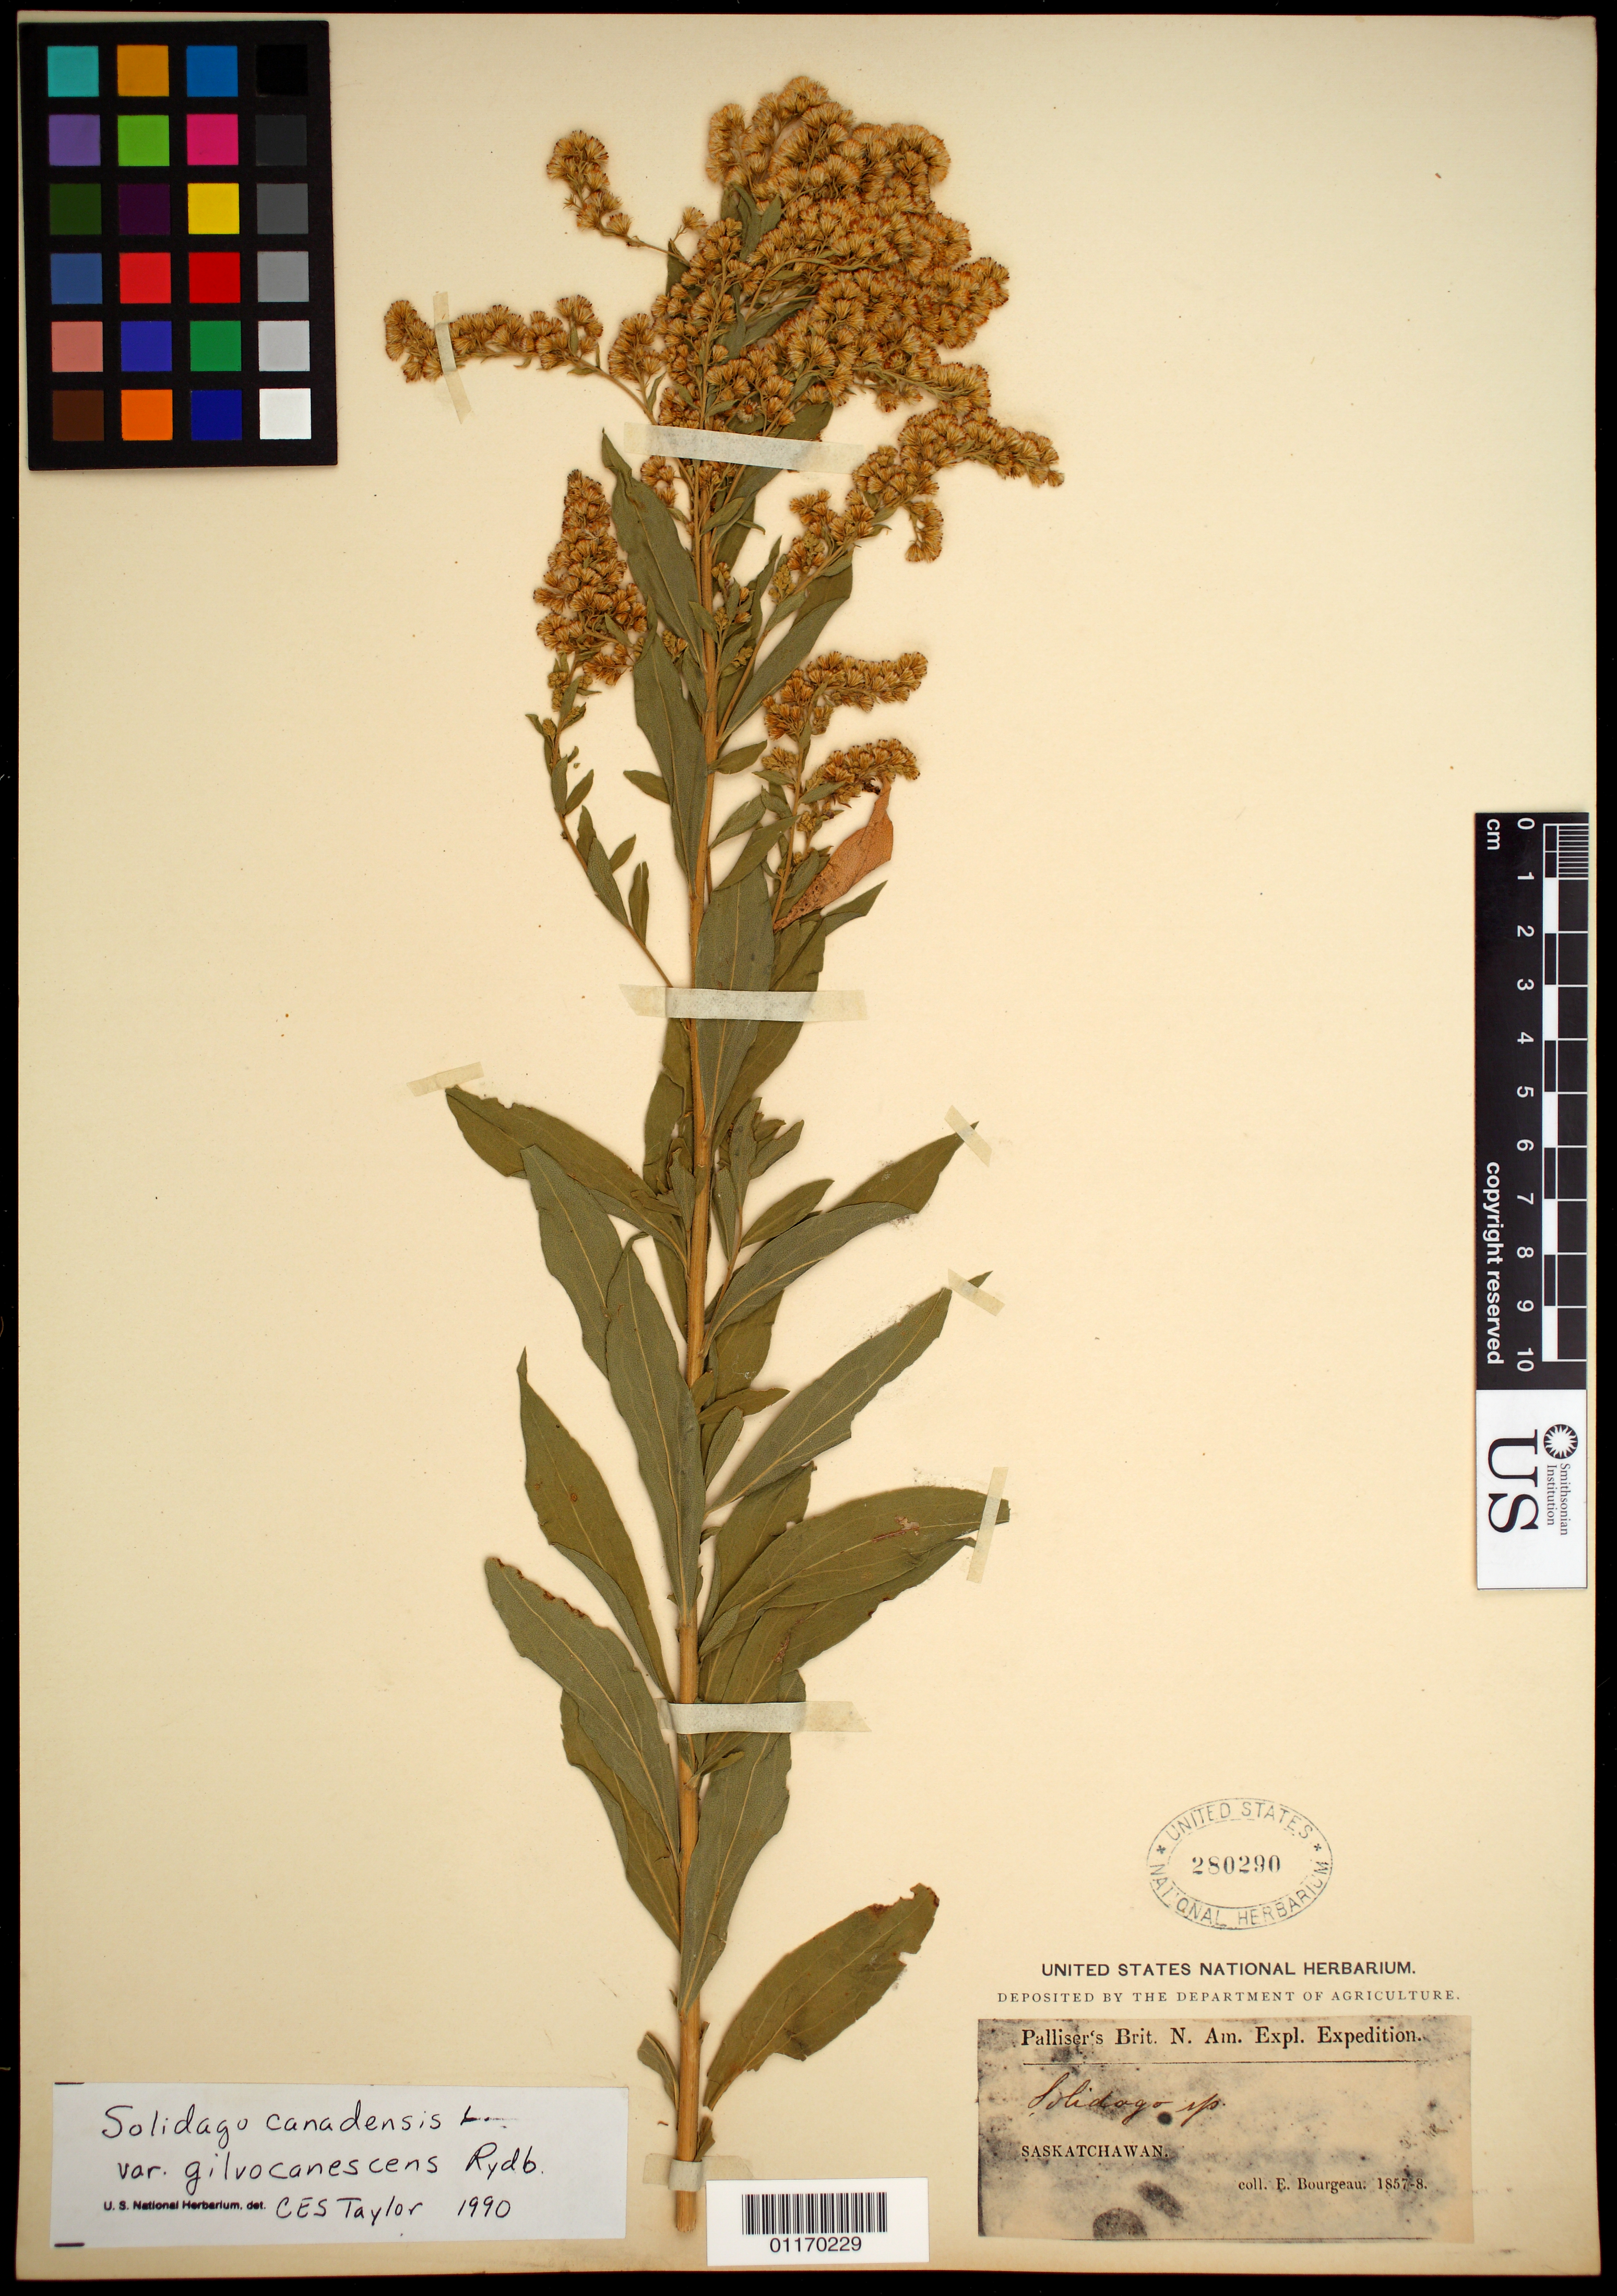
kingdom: Plantae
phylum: Tracheophyta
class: Magnoliopsida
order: Asterales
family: Asteraceae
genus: Solidago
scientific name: Solidago canadensis var. gilvocanescens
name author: Rydb.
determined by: Taylor, Constance E. S.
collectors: E. Bourgeau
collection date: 1857/1858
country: Canada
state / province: Saskatchewan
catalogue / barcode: US 280290